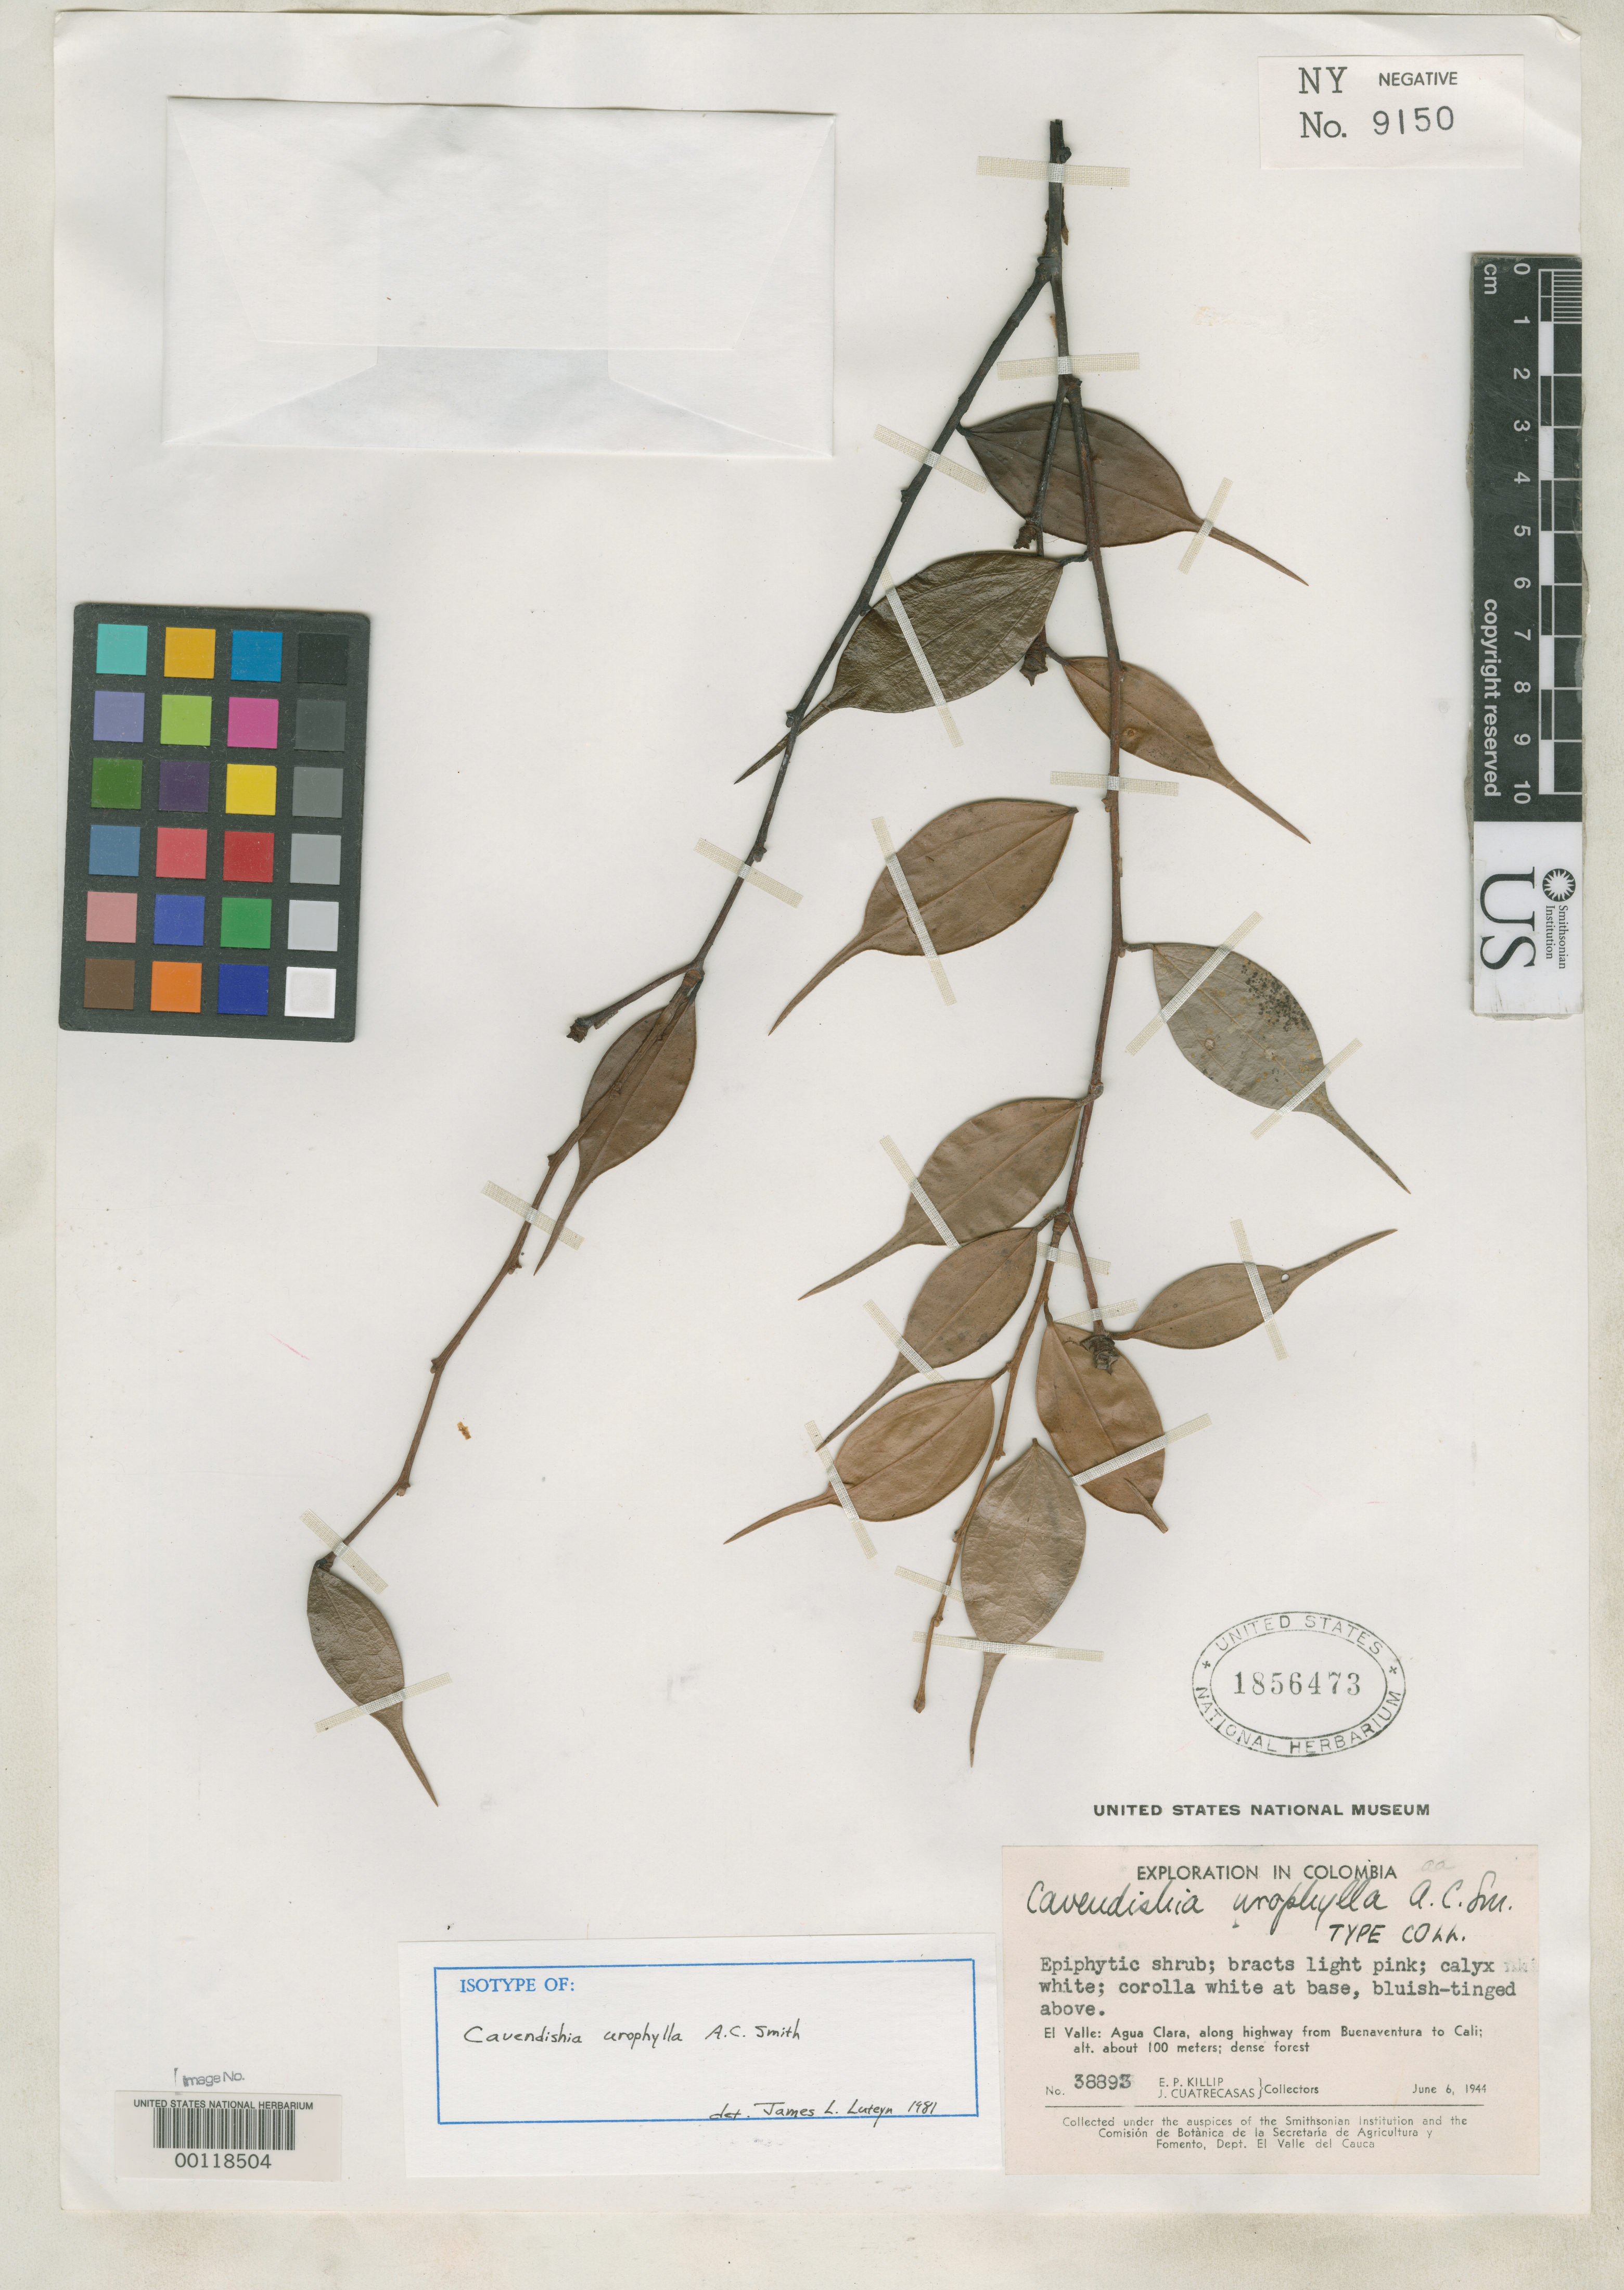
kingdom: Plantae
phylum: Tracheophyta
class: Magnoliopsida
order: Ericales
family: Ericaceae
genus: Cavendishia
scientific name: Cavendishia urophylla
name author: A.C. Sm.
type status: Isotype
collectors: E. P. Killip & J. Cuatrecasas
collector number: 38893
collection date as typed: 06 Jun 1944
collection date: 1944-06-06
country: Colombia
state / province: Valle del Cauca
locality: Agua Clara, highway from Buena Ventura to Cali.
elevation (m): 100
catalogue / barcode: US 1856473